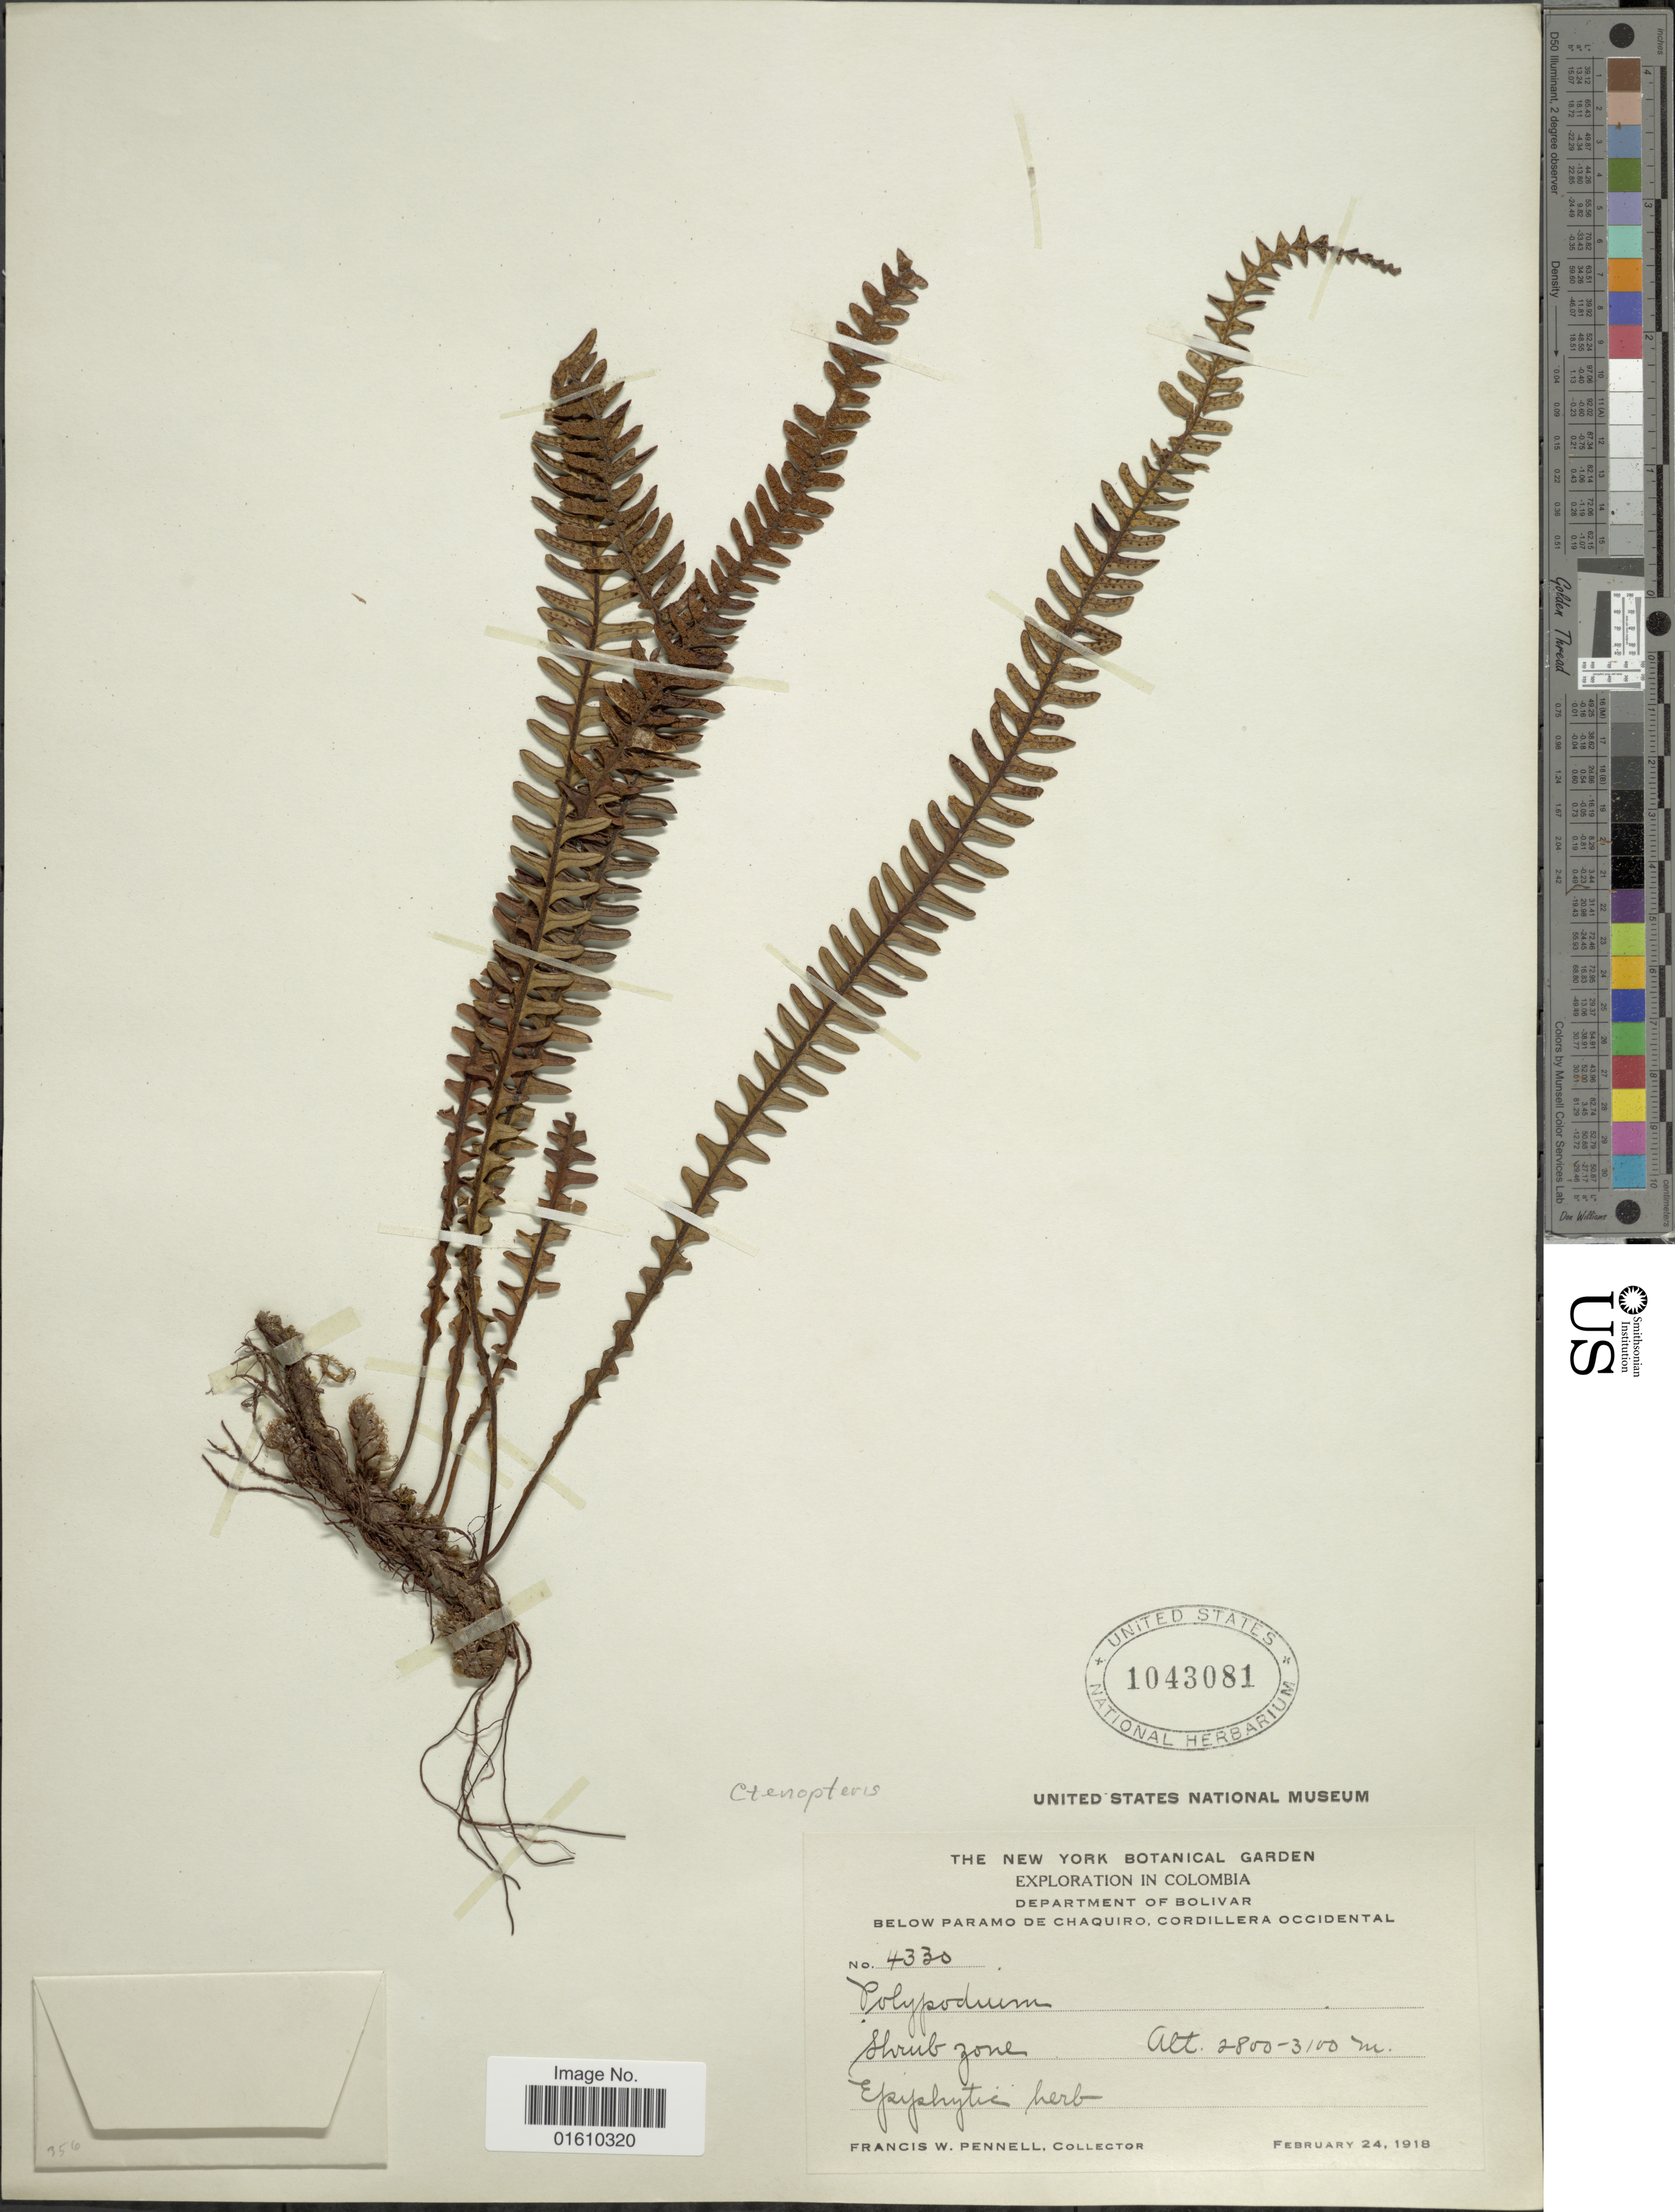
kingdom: Plantae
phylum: Tracheophyta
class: Polypodiopsida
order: Polypodiales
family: Polypodiaceae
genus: Melpomene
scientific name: Melpomene sp.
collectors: F. W. Pennell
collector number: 4330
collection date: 1918-02-24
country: Colombia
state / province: Bolívar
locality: Below Paramo de Chaquiro, Cordillera Occidental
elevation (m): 2800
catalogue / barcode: US 1043081